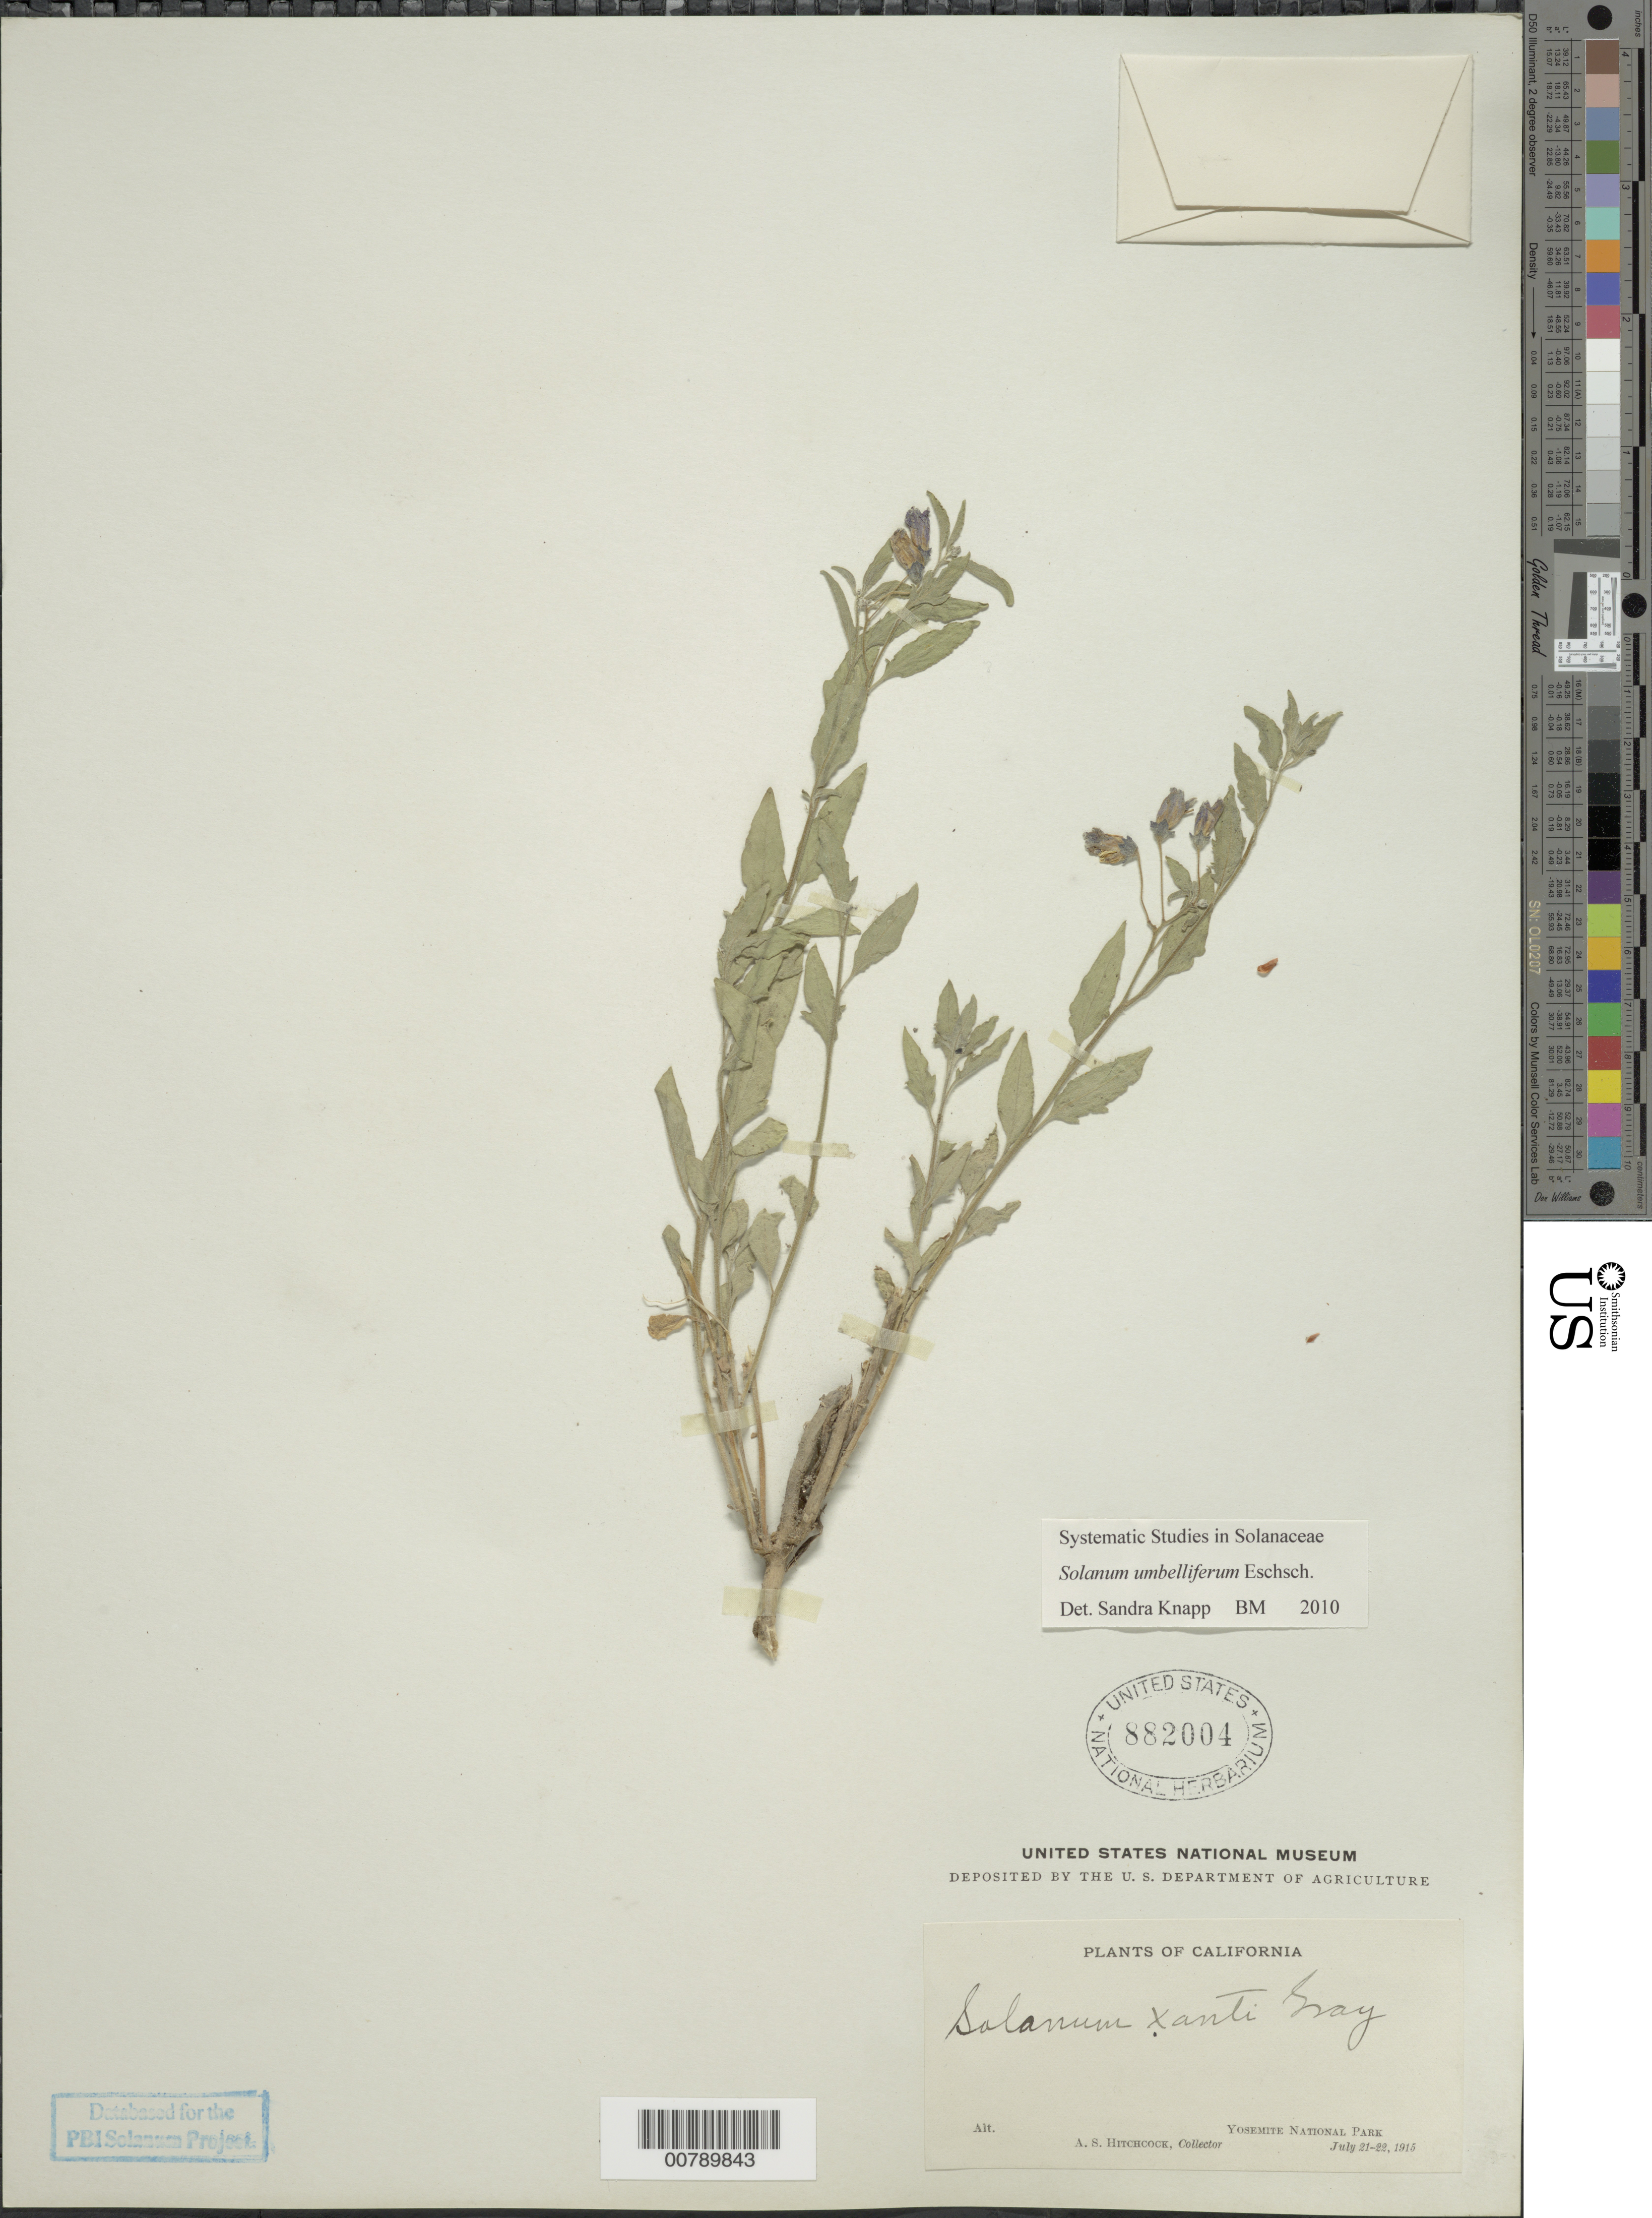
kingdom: Plantae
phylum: Tracheophyta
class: Magnoliopsida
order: Solanales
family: Solanaceae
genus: Solanum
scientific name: Solanum umbelliferum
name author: Eschsch.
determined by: Knapp, S. D.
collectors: A. S. Hitchcock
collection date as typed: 21 Jul 1915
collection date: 1915-07-21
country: United States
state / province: California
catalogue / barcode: US 882004